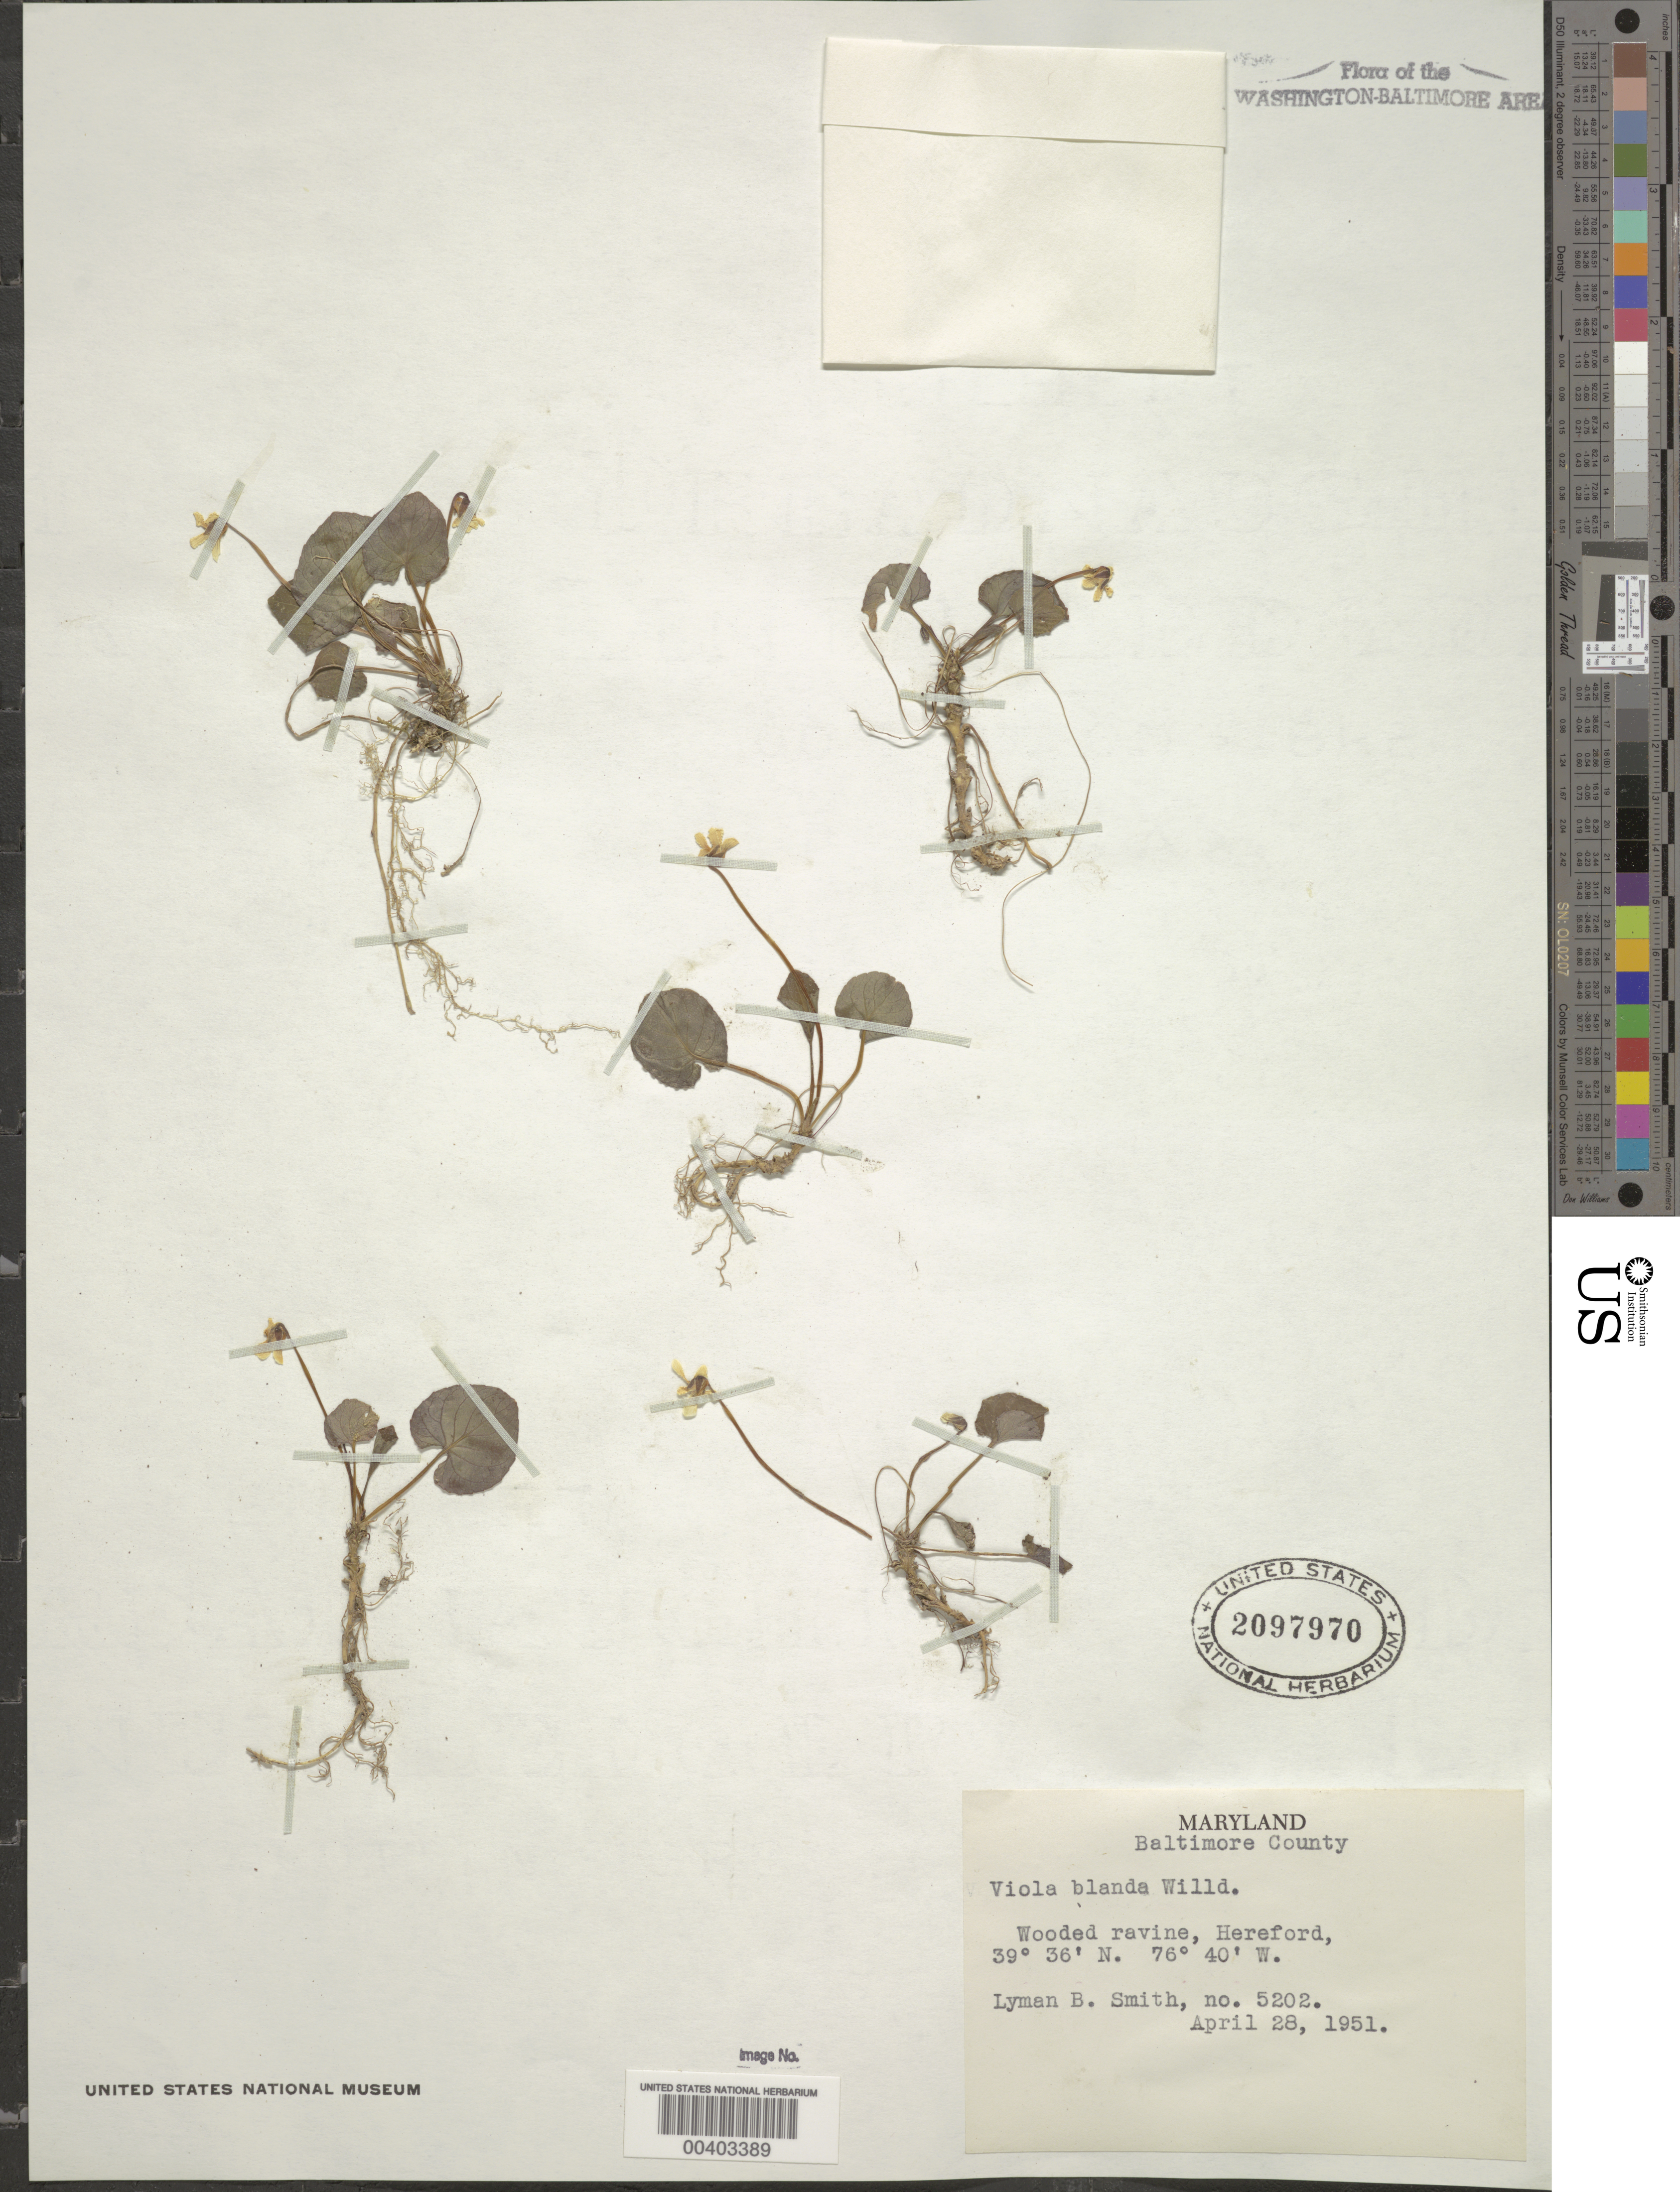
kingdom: Plantae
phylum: Tracheophyta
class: Magnoliopsida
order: Malpighiales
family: Violaceae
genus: Viola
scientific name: Viola blanda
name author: Willd.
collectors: L. Smith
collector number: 5202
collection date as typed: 28 Apr 1951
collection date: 1951-04-28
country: United States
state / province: Maryland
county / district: Baltimore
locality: Hereford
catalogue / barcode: US 2097970